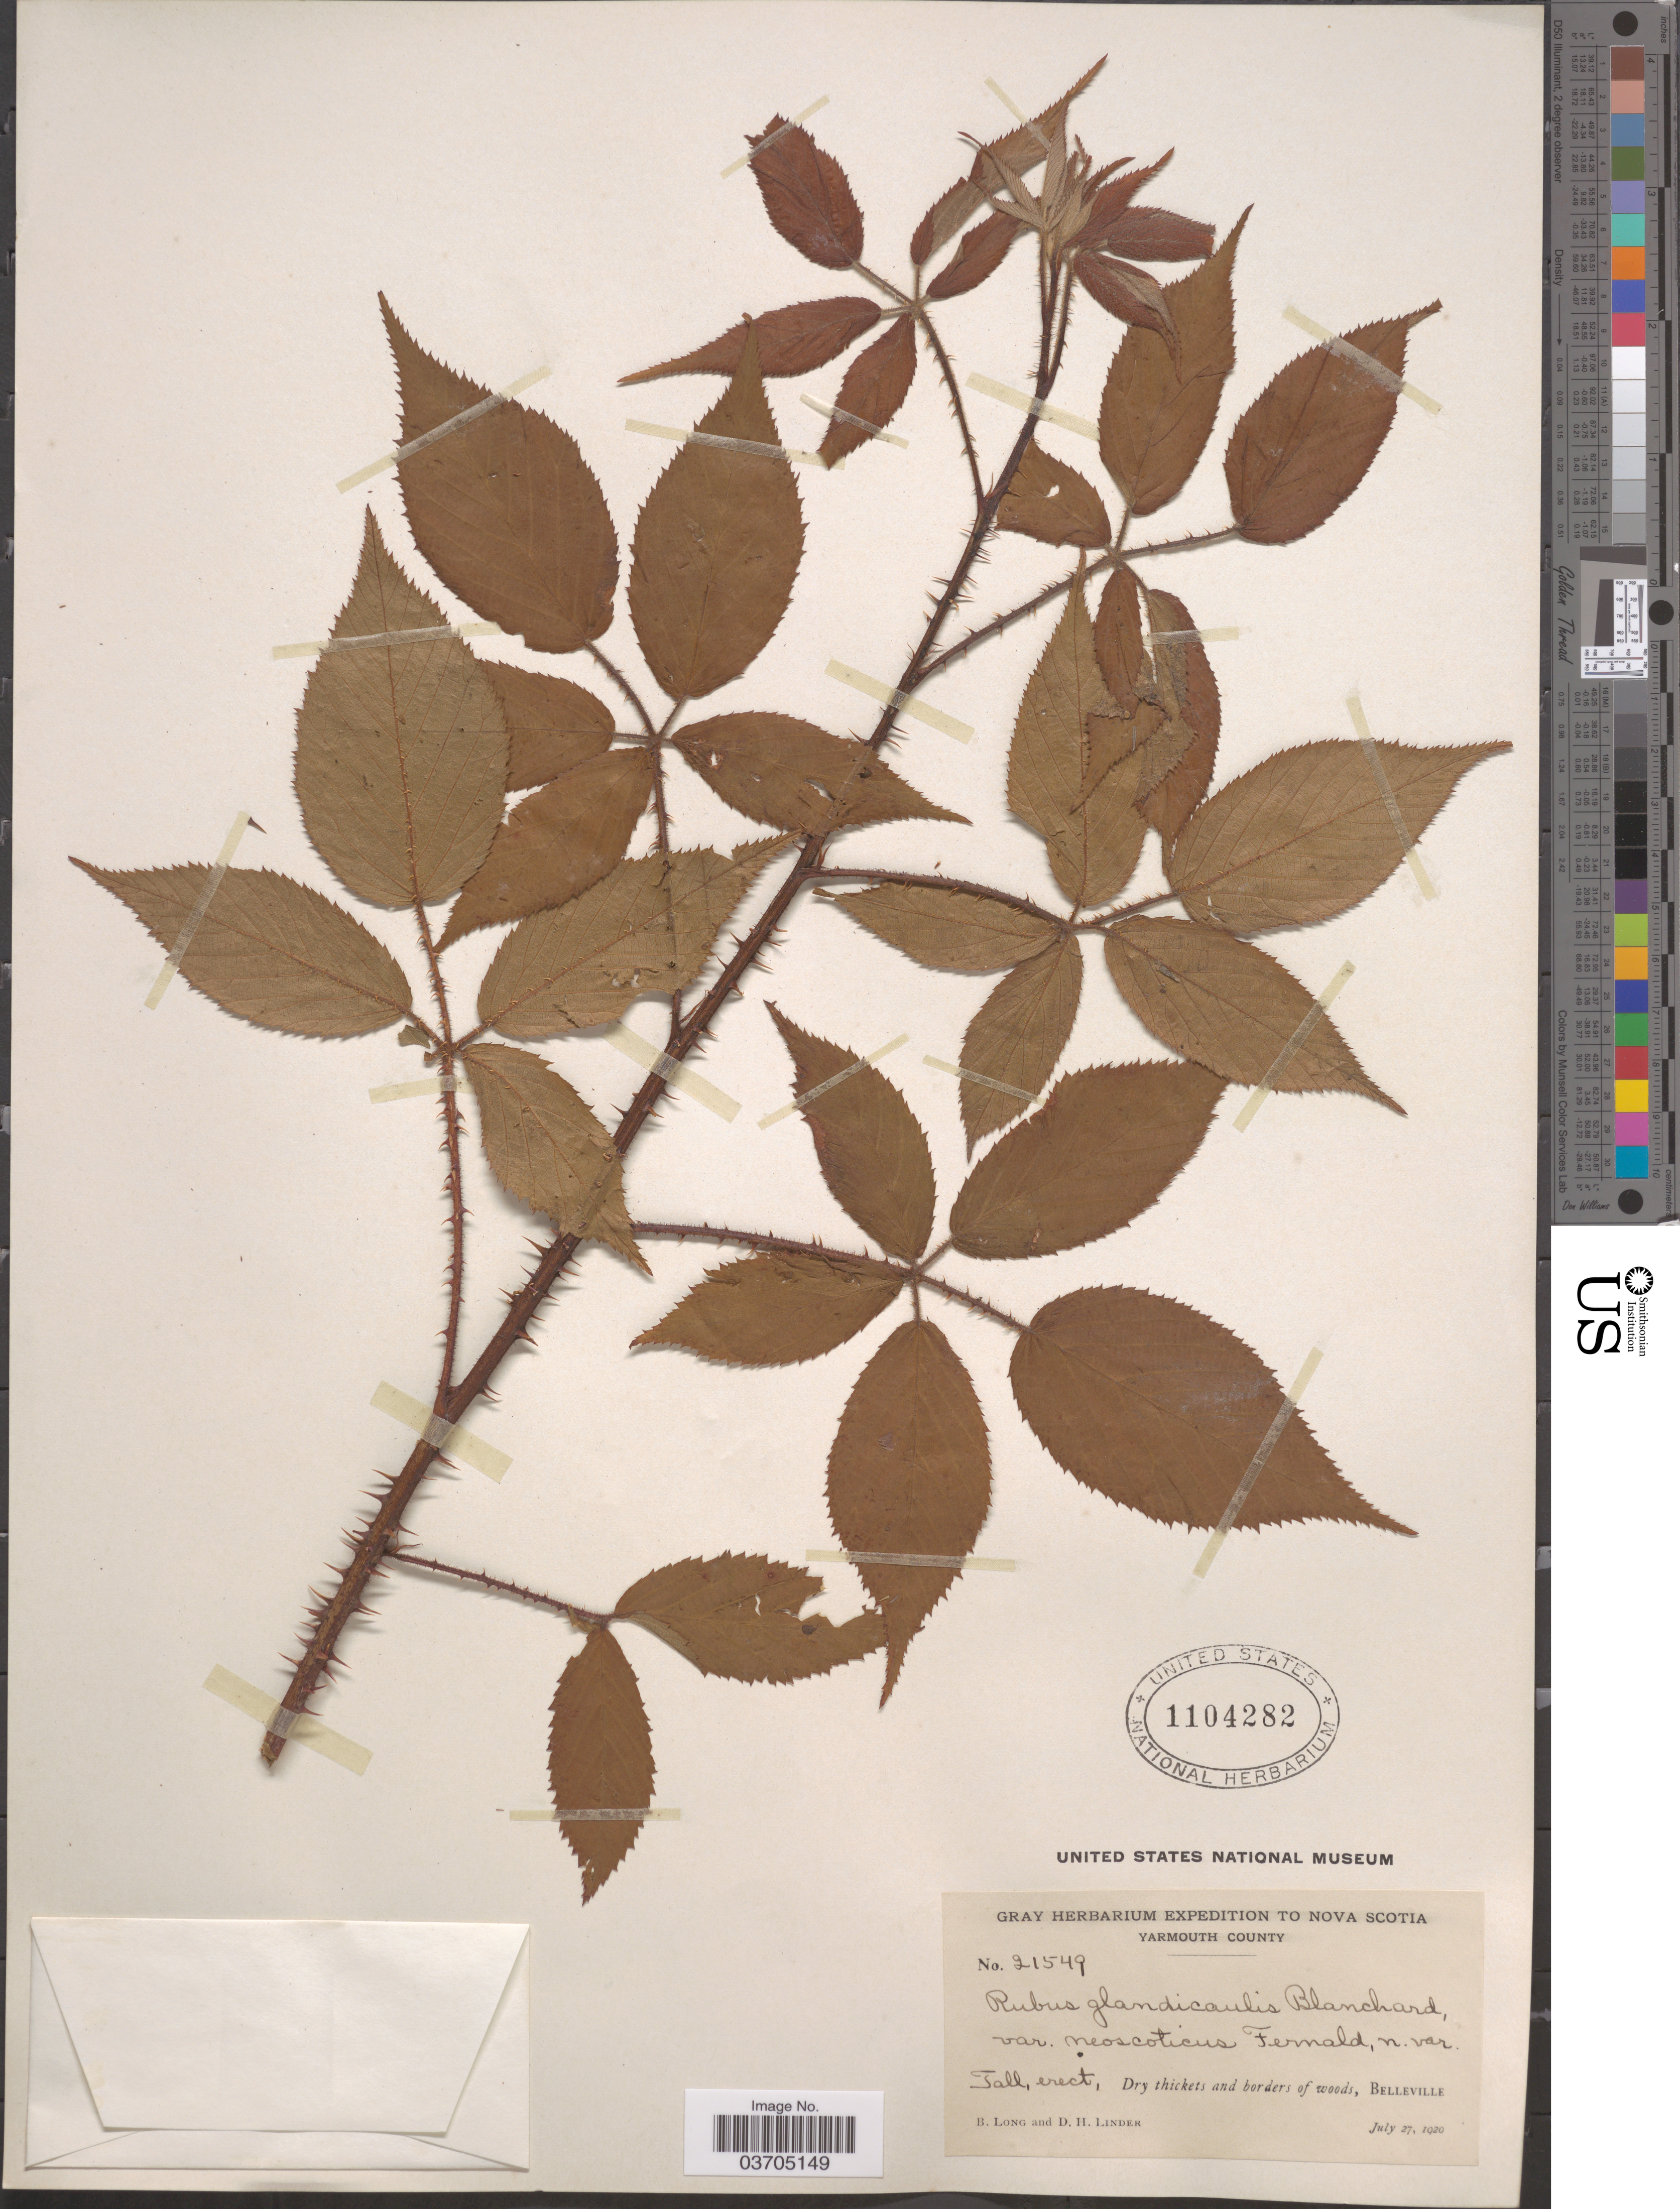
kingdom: Plantae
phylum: Tracheophyta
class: Magnoliopsida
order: Rosales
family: Rosaceae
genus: Rubus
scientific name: Rubus glandicaulis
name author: Blanch.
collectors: B. Long & D. Linder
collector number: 21549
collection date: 1920-07-27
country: Canada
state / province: Nova Scotia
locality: Yarmouth County. Belleville.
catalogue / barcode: US 1104282